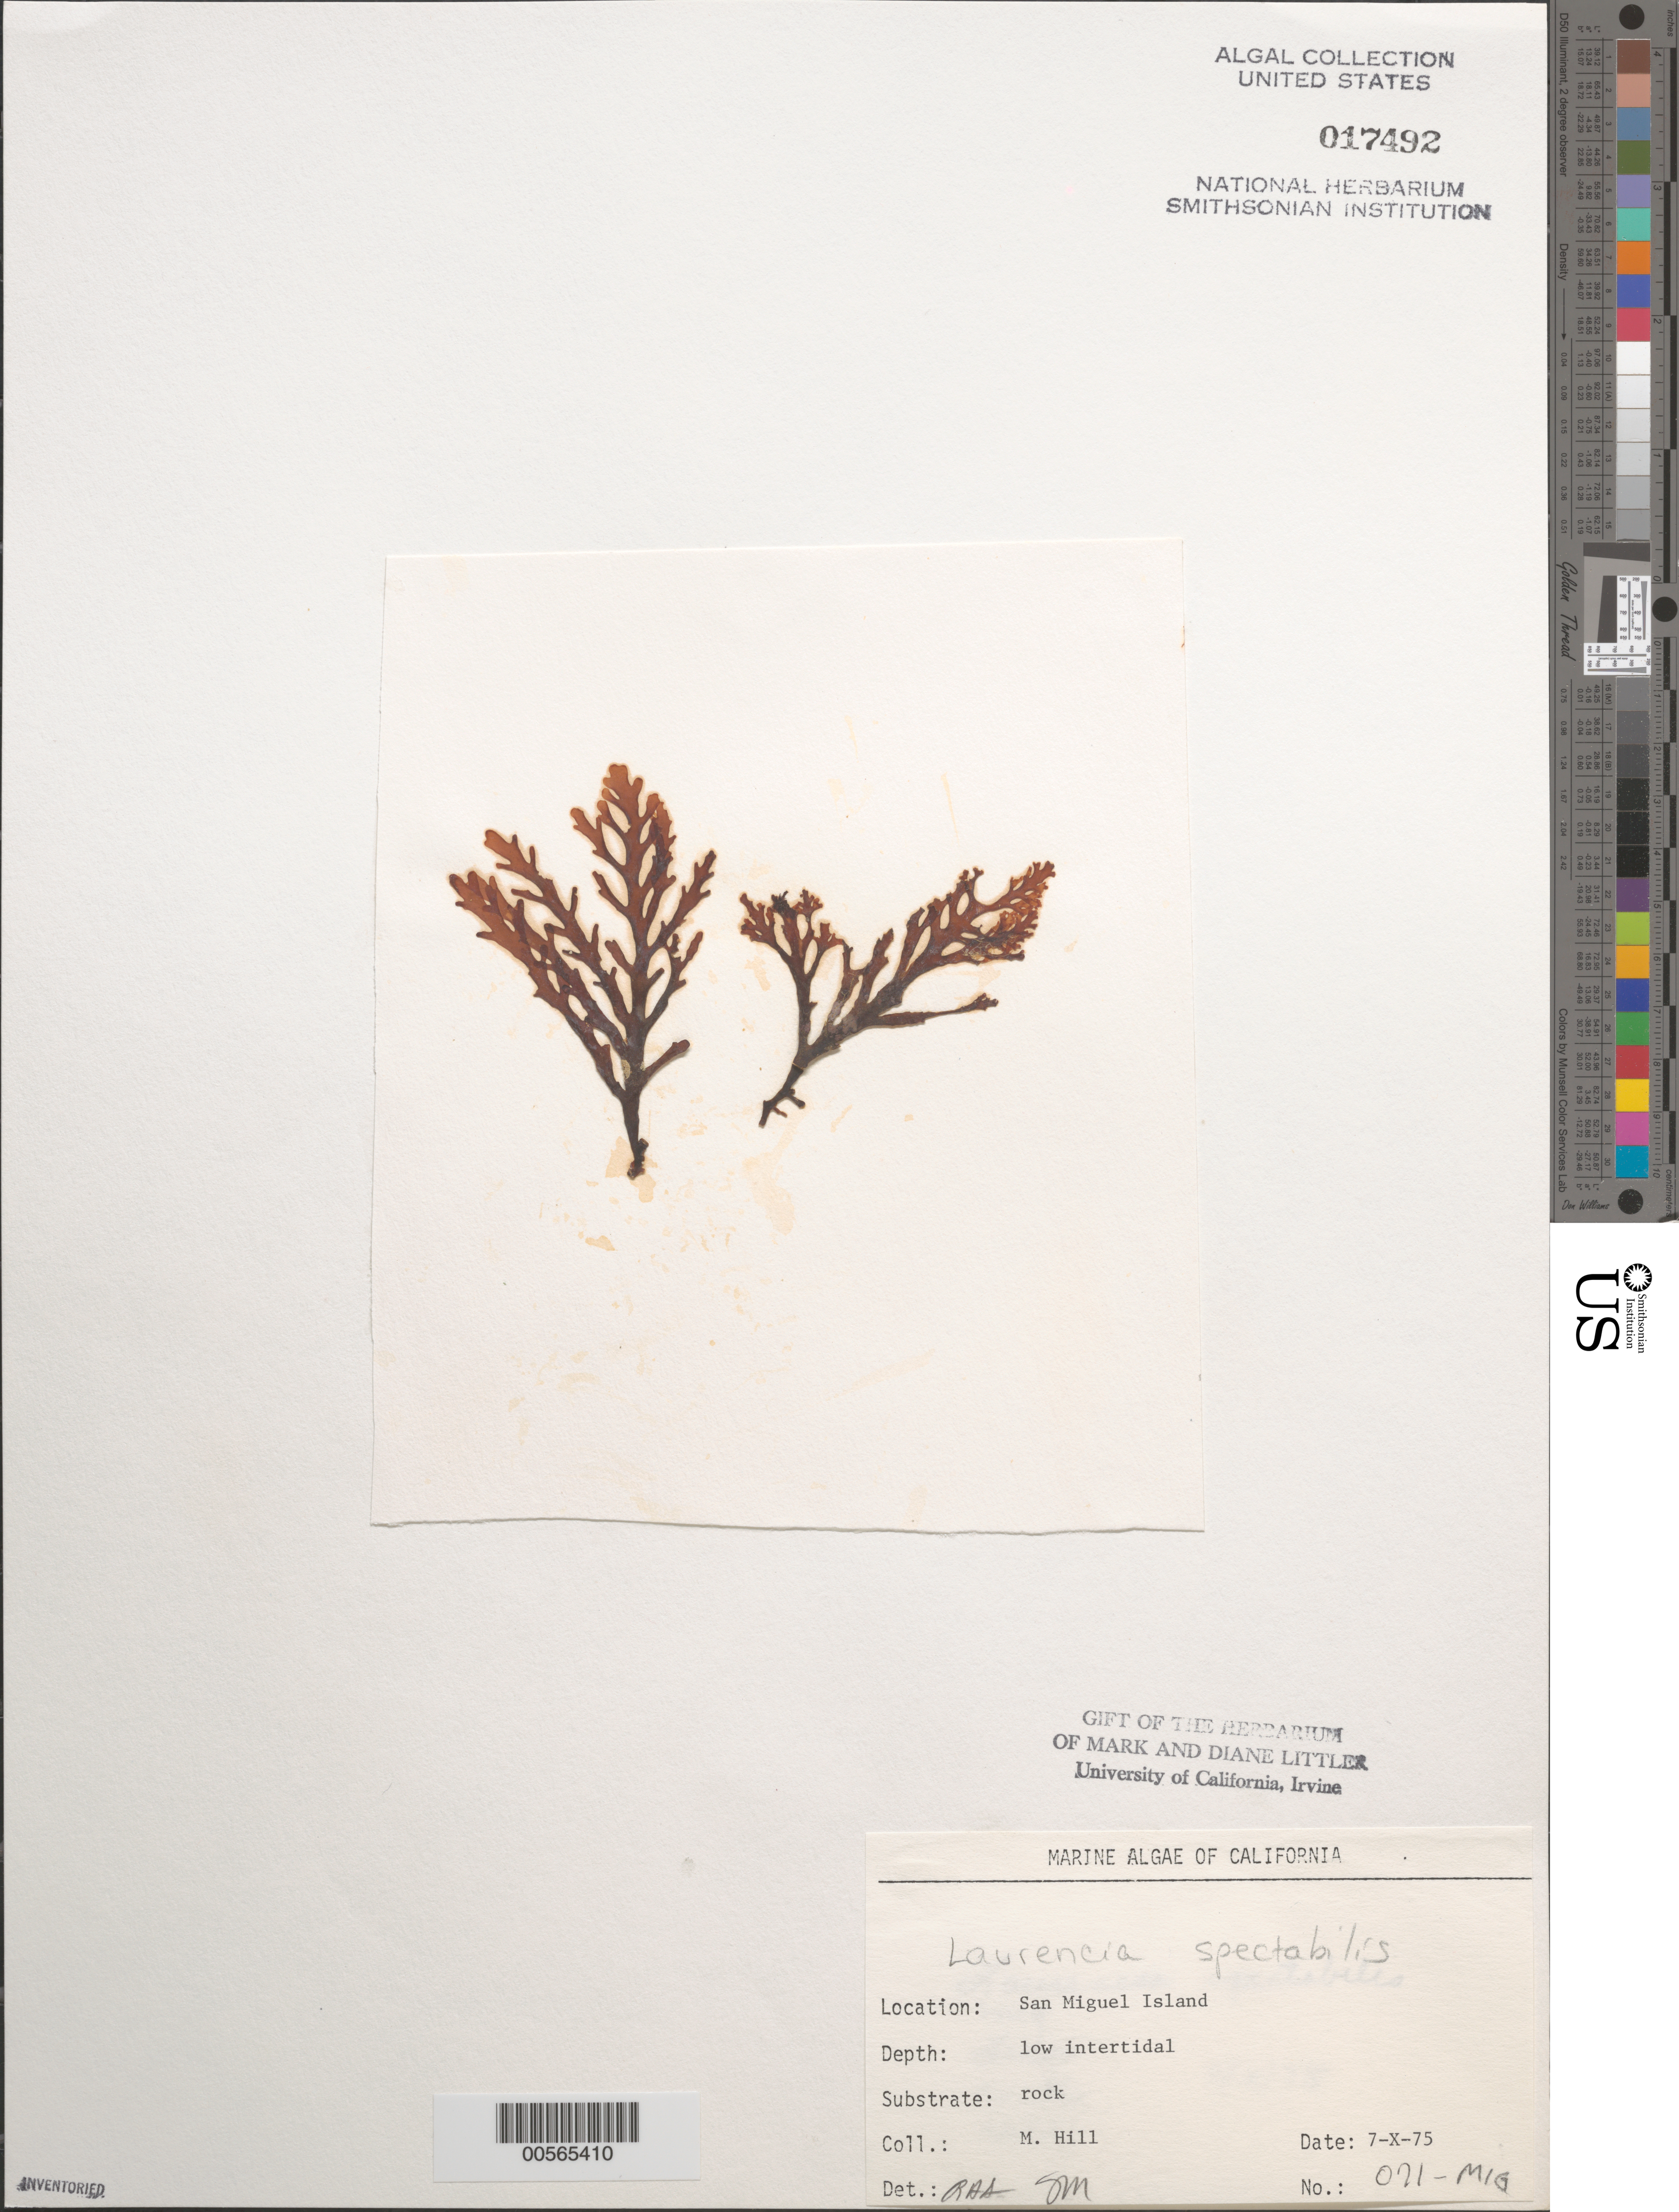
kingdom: Plantae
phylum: Rhodophyta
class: Florideophyceae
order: Ceramiales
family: Rhodomelaceae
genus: Osmundea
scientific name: Osmundea spectabilis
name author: (Postels & Rupr.) K.W. Nam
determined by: Algae name updating Project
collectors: M. Hill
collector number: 071-MIG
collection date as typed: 07 Oct 1975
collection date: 1975-10-07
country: United States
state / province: California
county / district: Santa Barbara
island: San Miguel Island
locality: Cuyler Harbor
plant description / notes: BLM-SOCALBIGHT Rocky Intertidal Survey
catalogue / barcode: US 17492